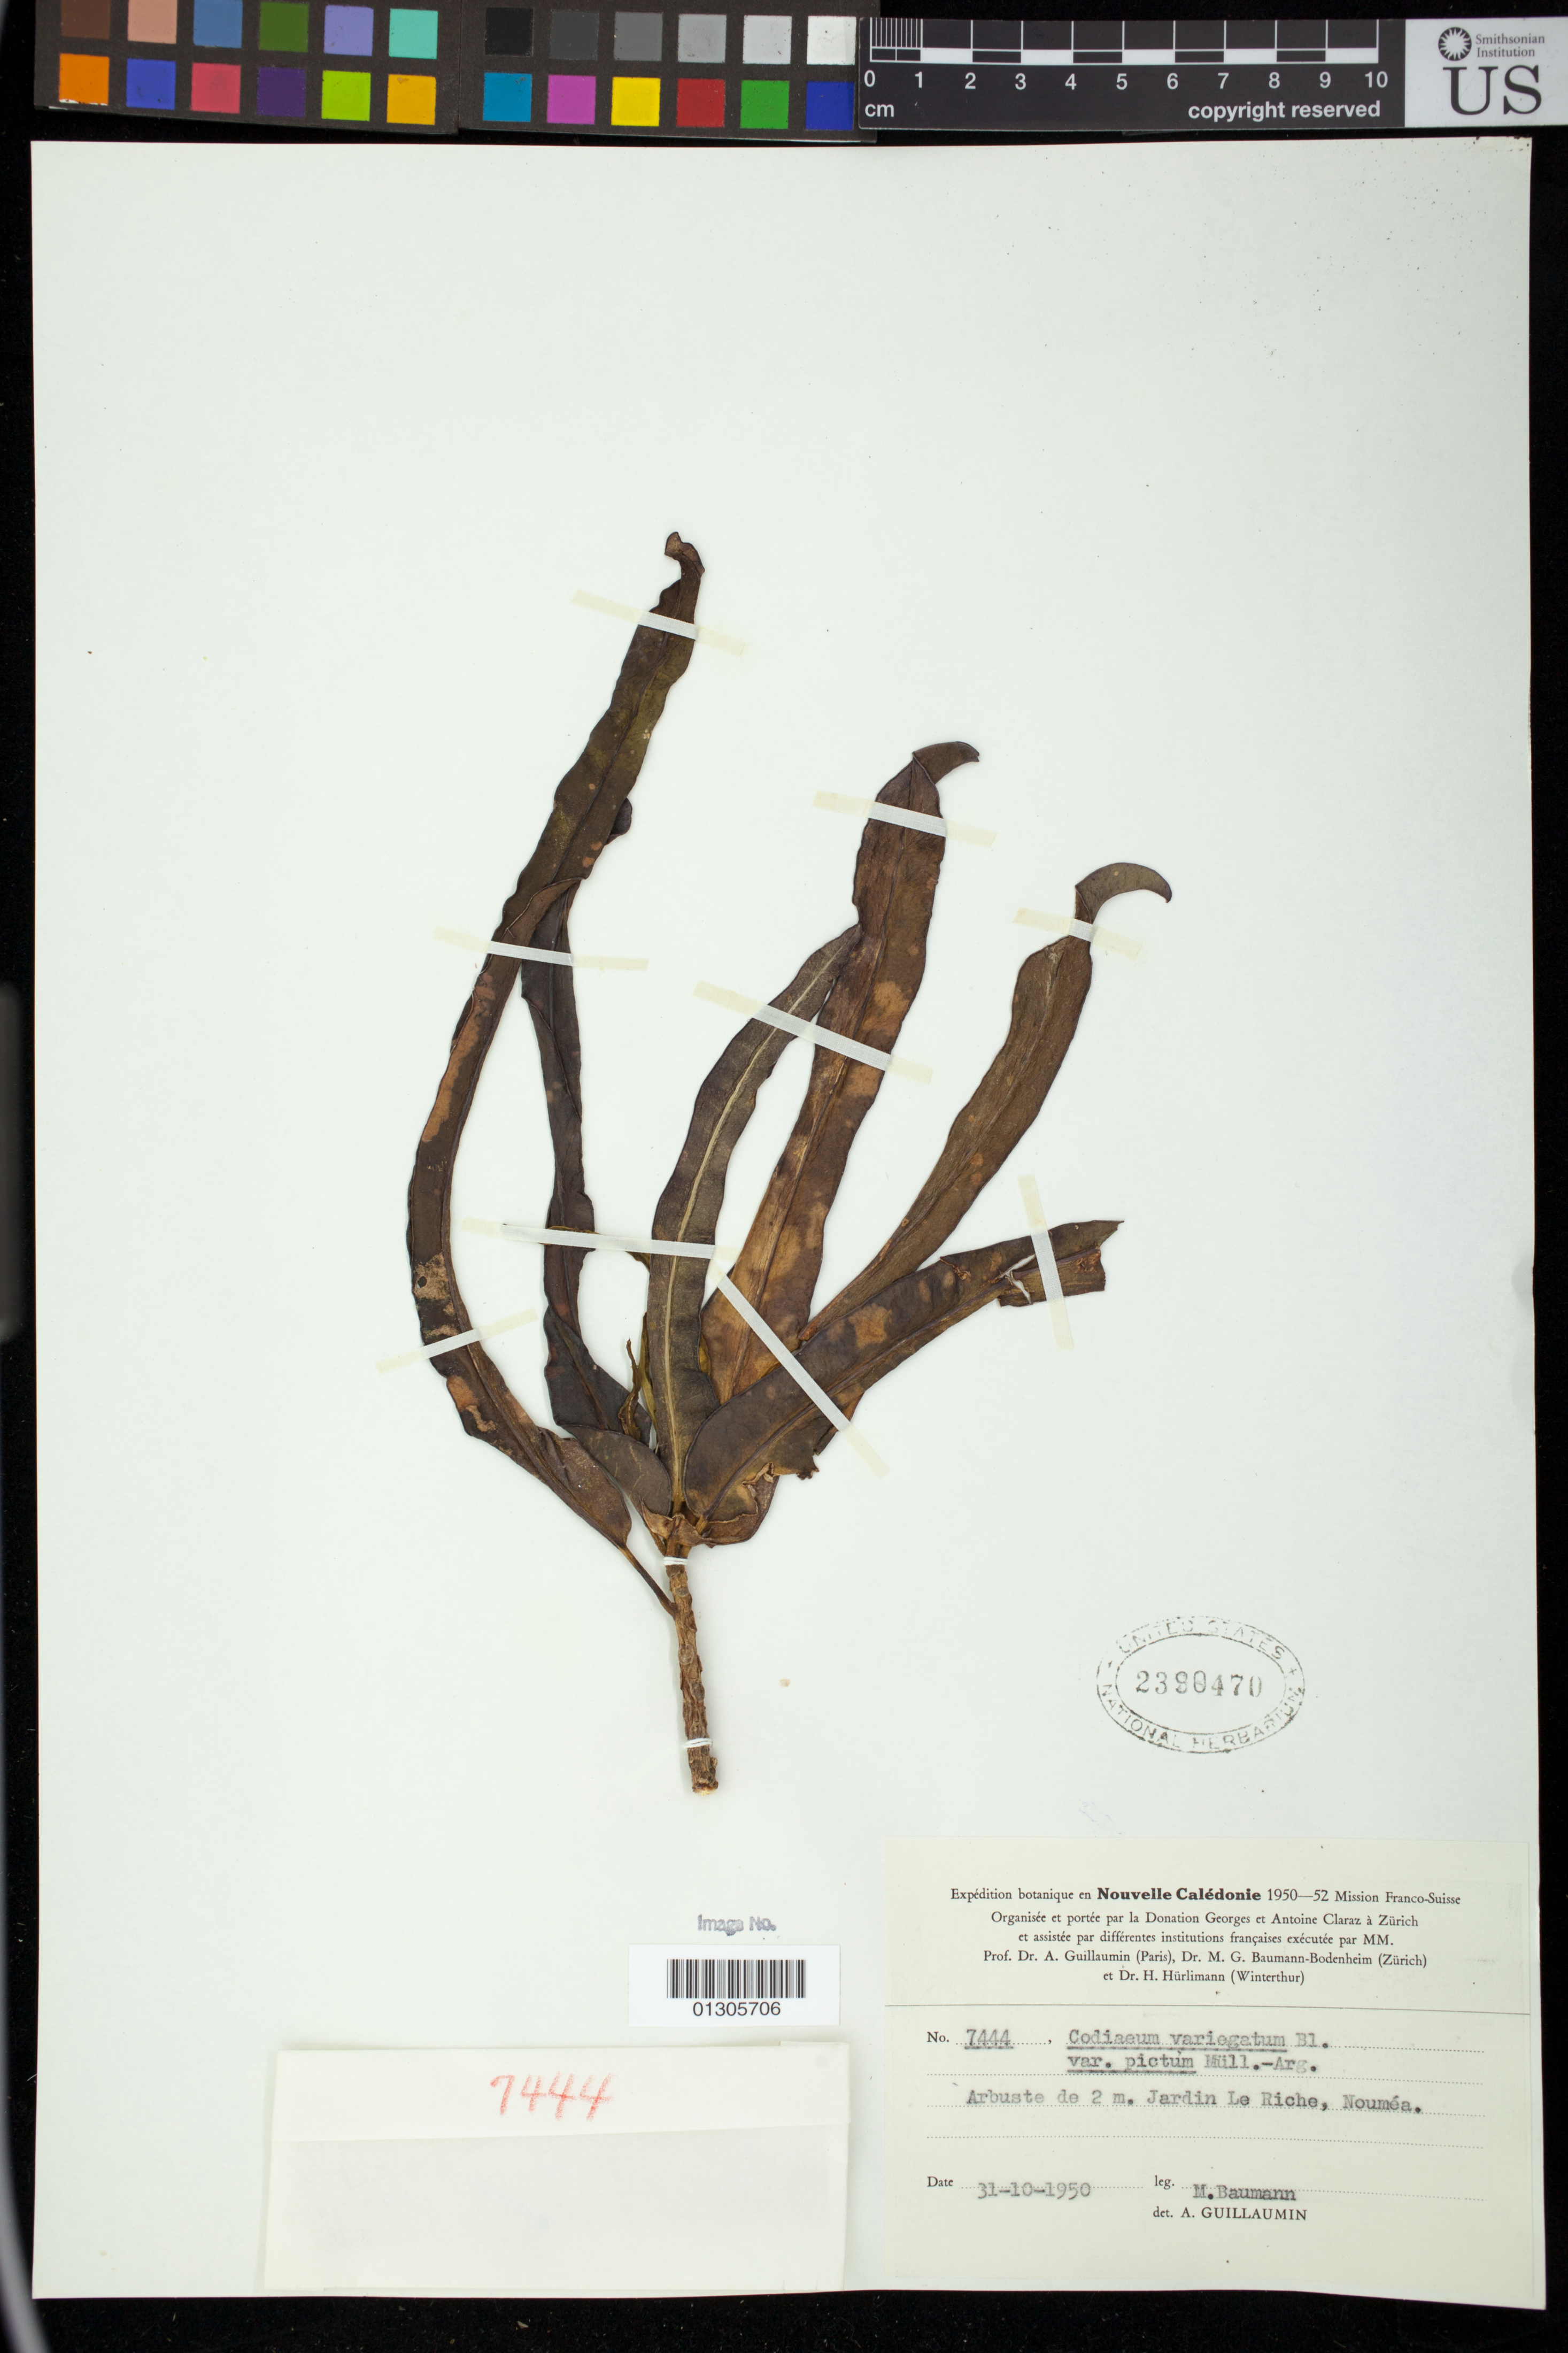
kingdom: Plantae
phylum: Tracheophyta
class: Magnoliopsida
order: Malpighiales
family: Euphorbiaceae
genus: Codiaeum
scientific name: Codiaeum variegatum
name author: (L.) Rumph. ex A. Juss.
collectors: M. Baumann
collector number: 7444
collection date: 1950-10-31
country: New Caledonia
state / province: South Province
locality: Jardin Le Riche, Nouméa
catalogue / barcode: US 2390470